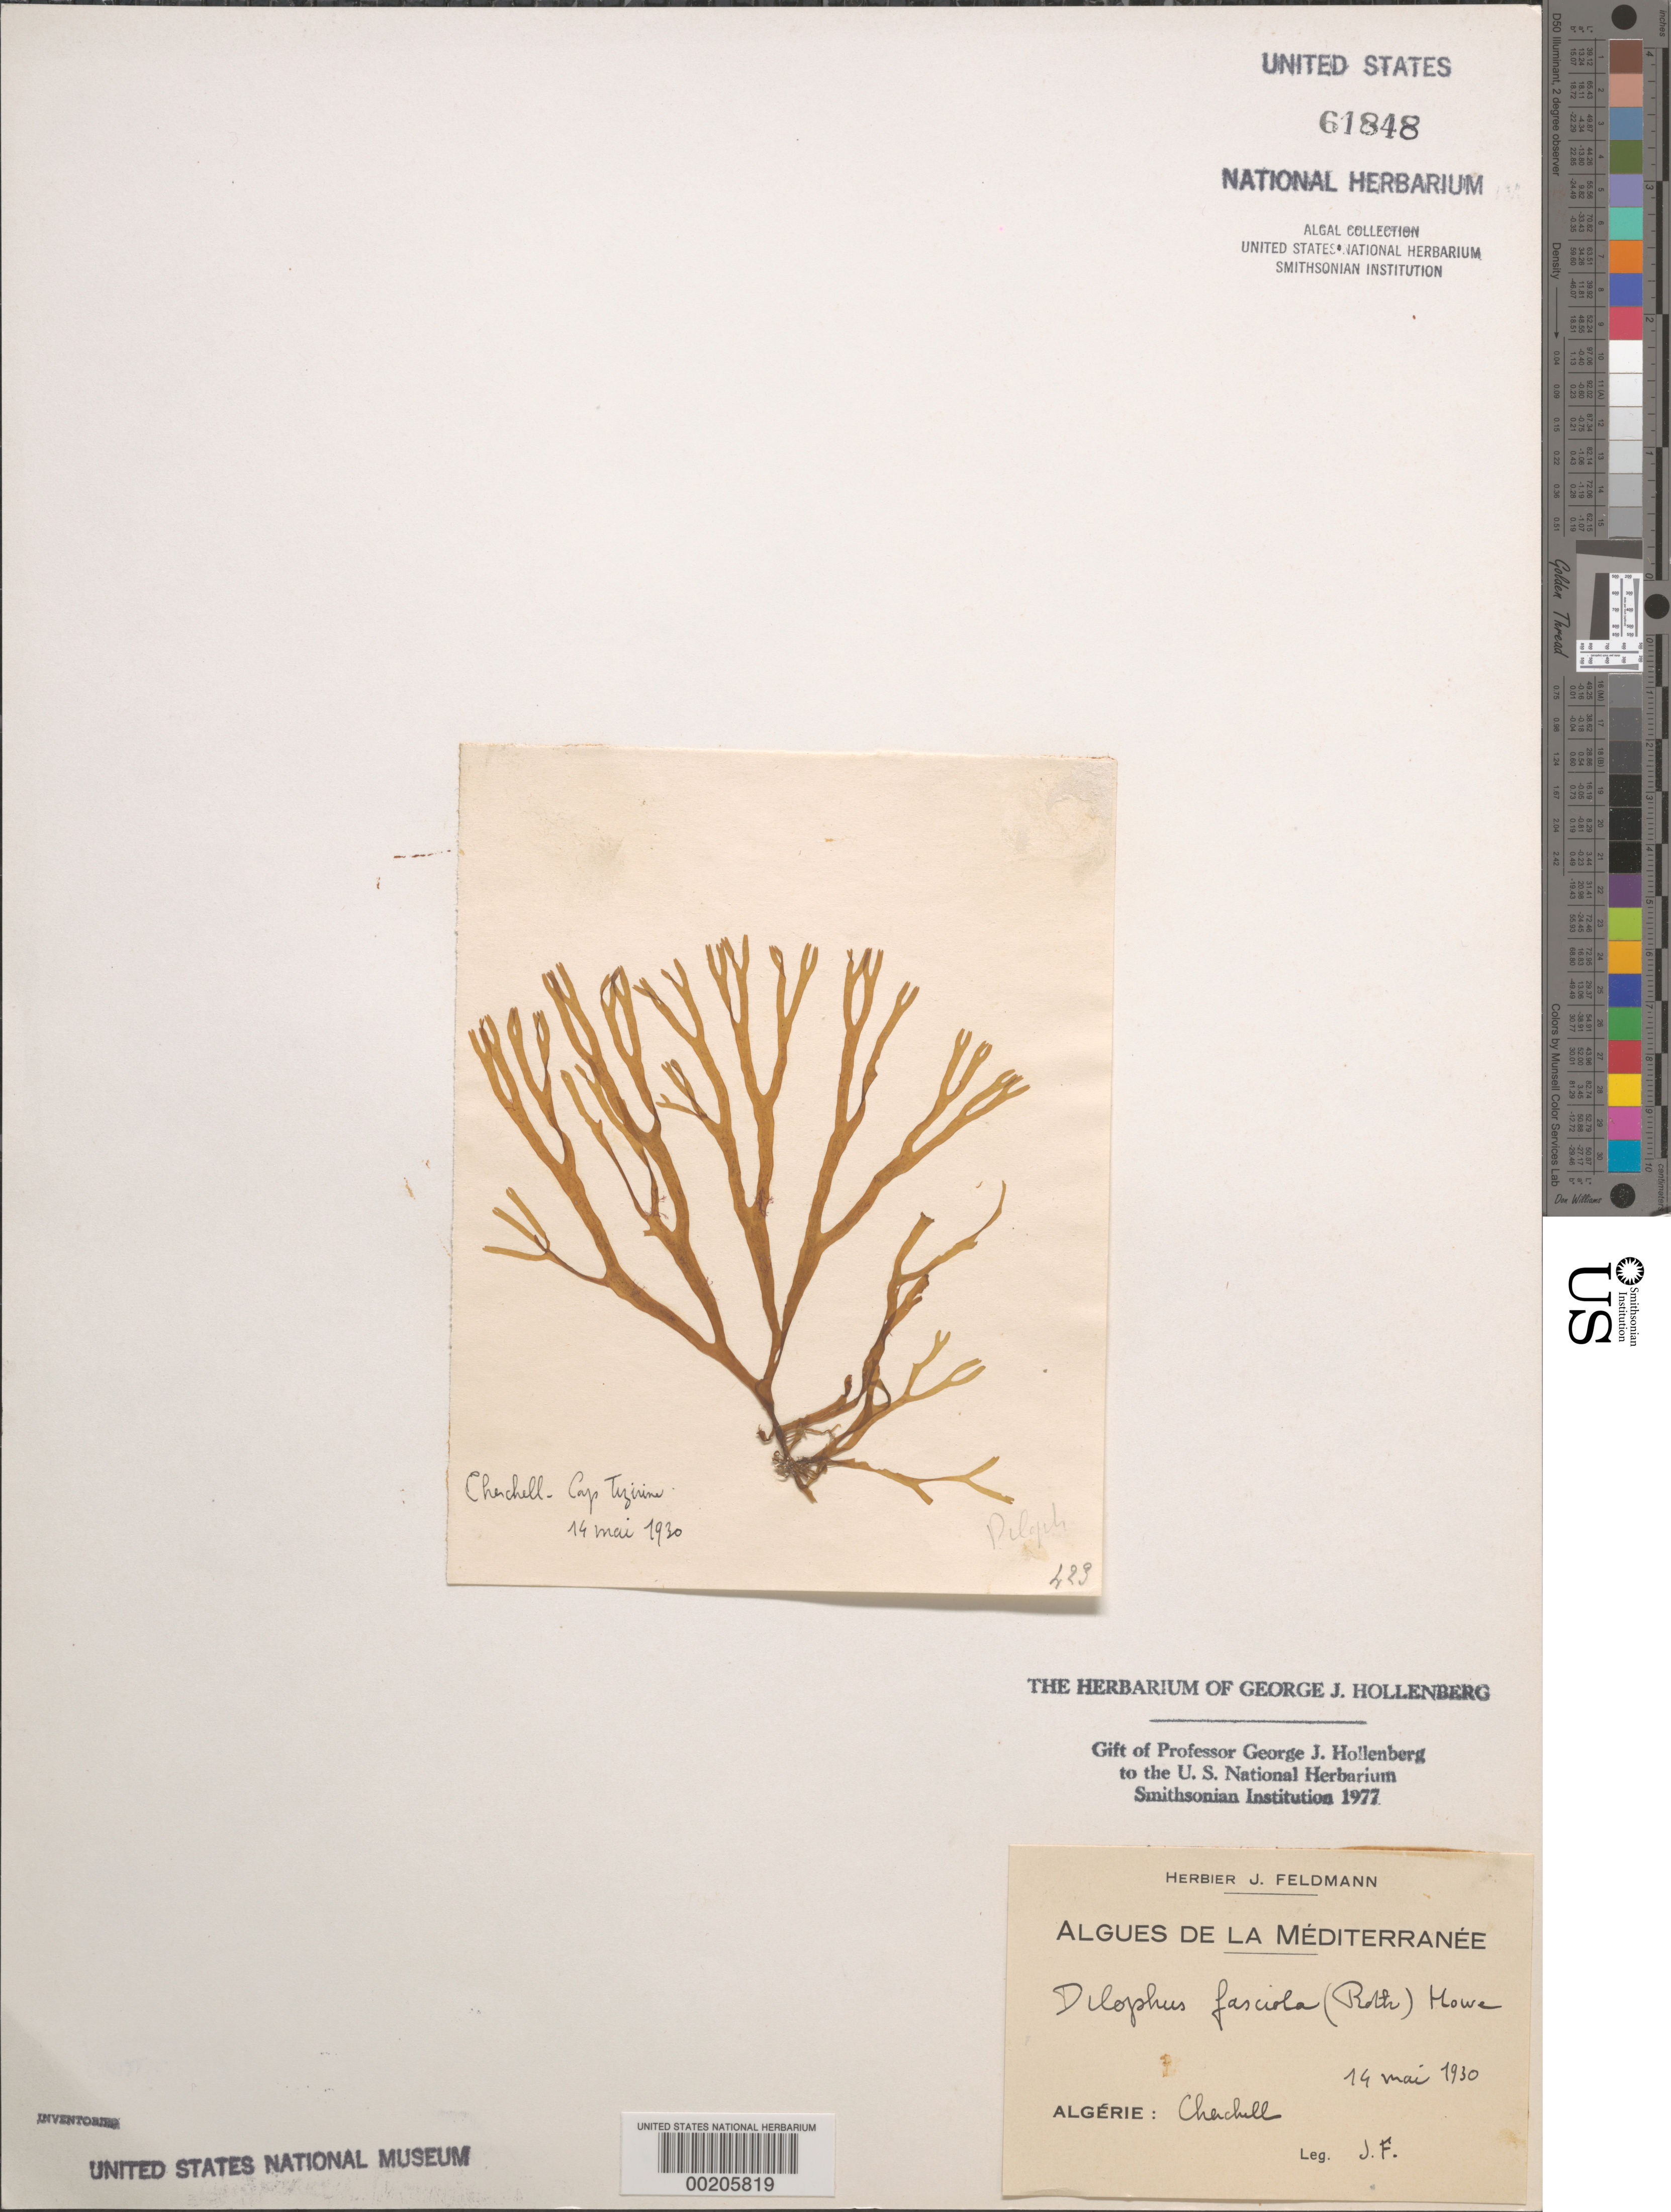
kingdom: Chromista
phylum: Ochrophyta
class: Phaeophyceae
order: Dictyotales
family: Dictyotaceae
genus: Dictyota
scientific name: Dictyota fasciola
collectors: J. Feldmann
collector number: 423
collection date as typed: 14 May 1930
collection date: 1930-05-14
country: Algeria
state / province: Tipaza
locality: Cherchell, Cap Tizirine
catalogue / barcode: US 61848